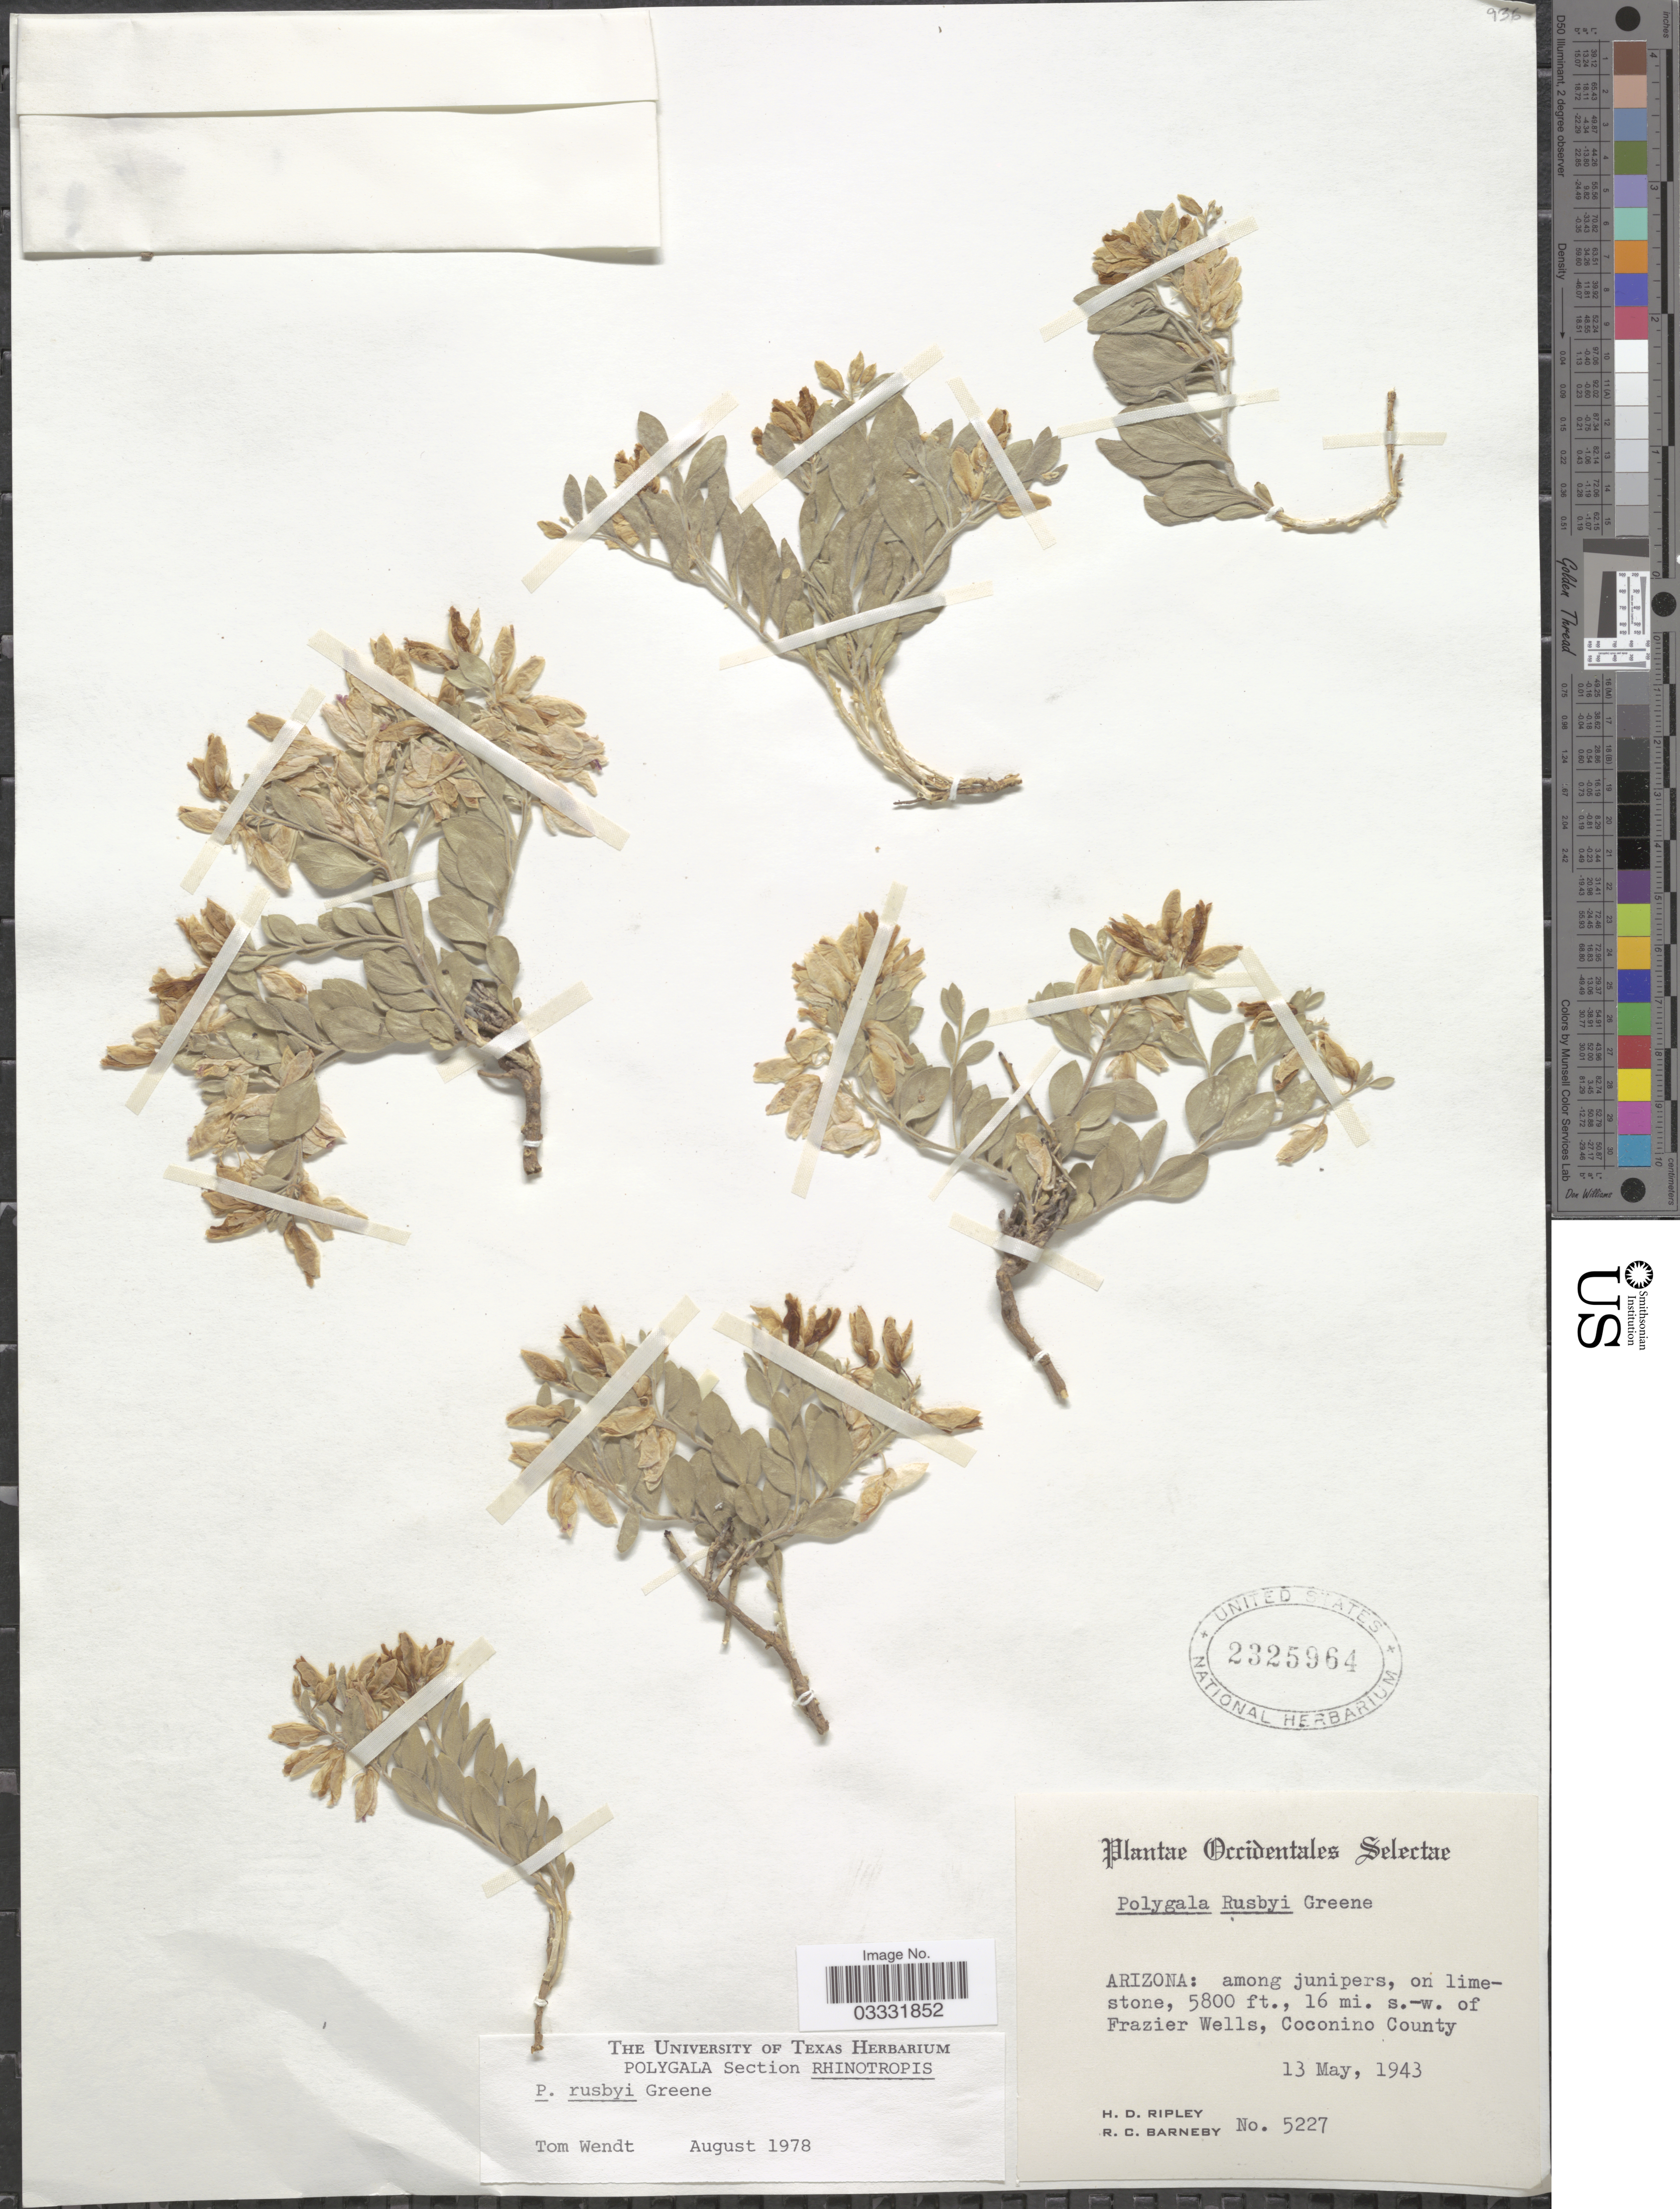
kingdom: Plantae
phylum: Tracheophyta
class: Magnoliopsida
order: Fabales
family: Polygalaceae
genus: Rhinotropis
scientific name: Rhinotropis rusbyi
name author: (Greene) J.R. Abbott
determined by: Strong, Mark T., (BOT), Smithsonian Institution - National Museum of Natural History (UNITED STATES)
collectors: H. Ripley & R. C. Barneby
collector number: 5227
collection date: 1943-05-13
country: United States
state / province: Arizona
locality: Occidentales Selectae. 16 mi. s.-w. of Frazier Wells, Coconino County.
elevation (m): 1768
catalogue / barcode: US 2325964